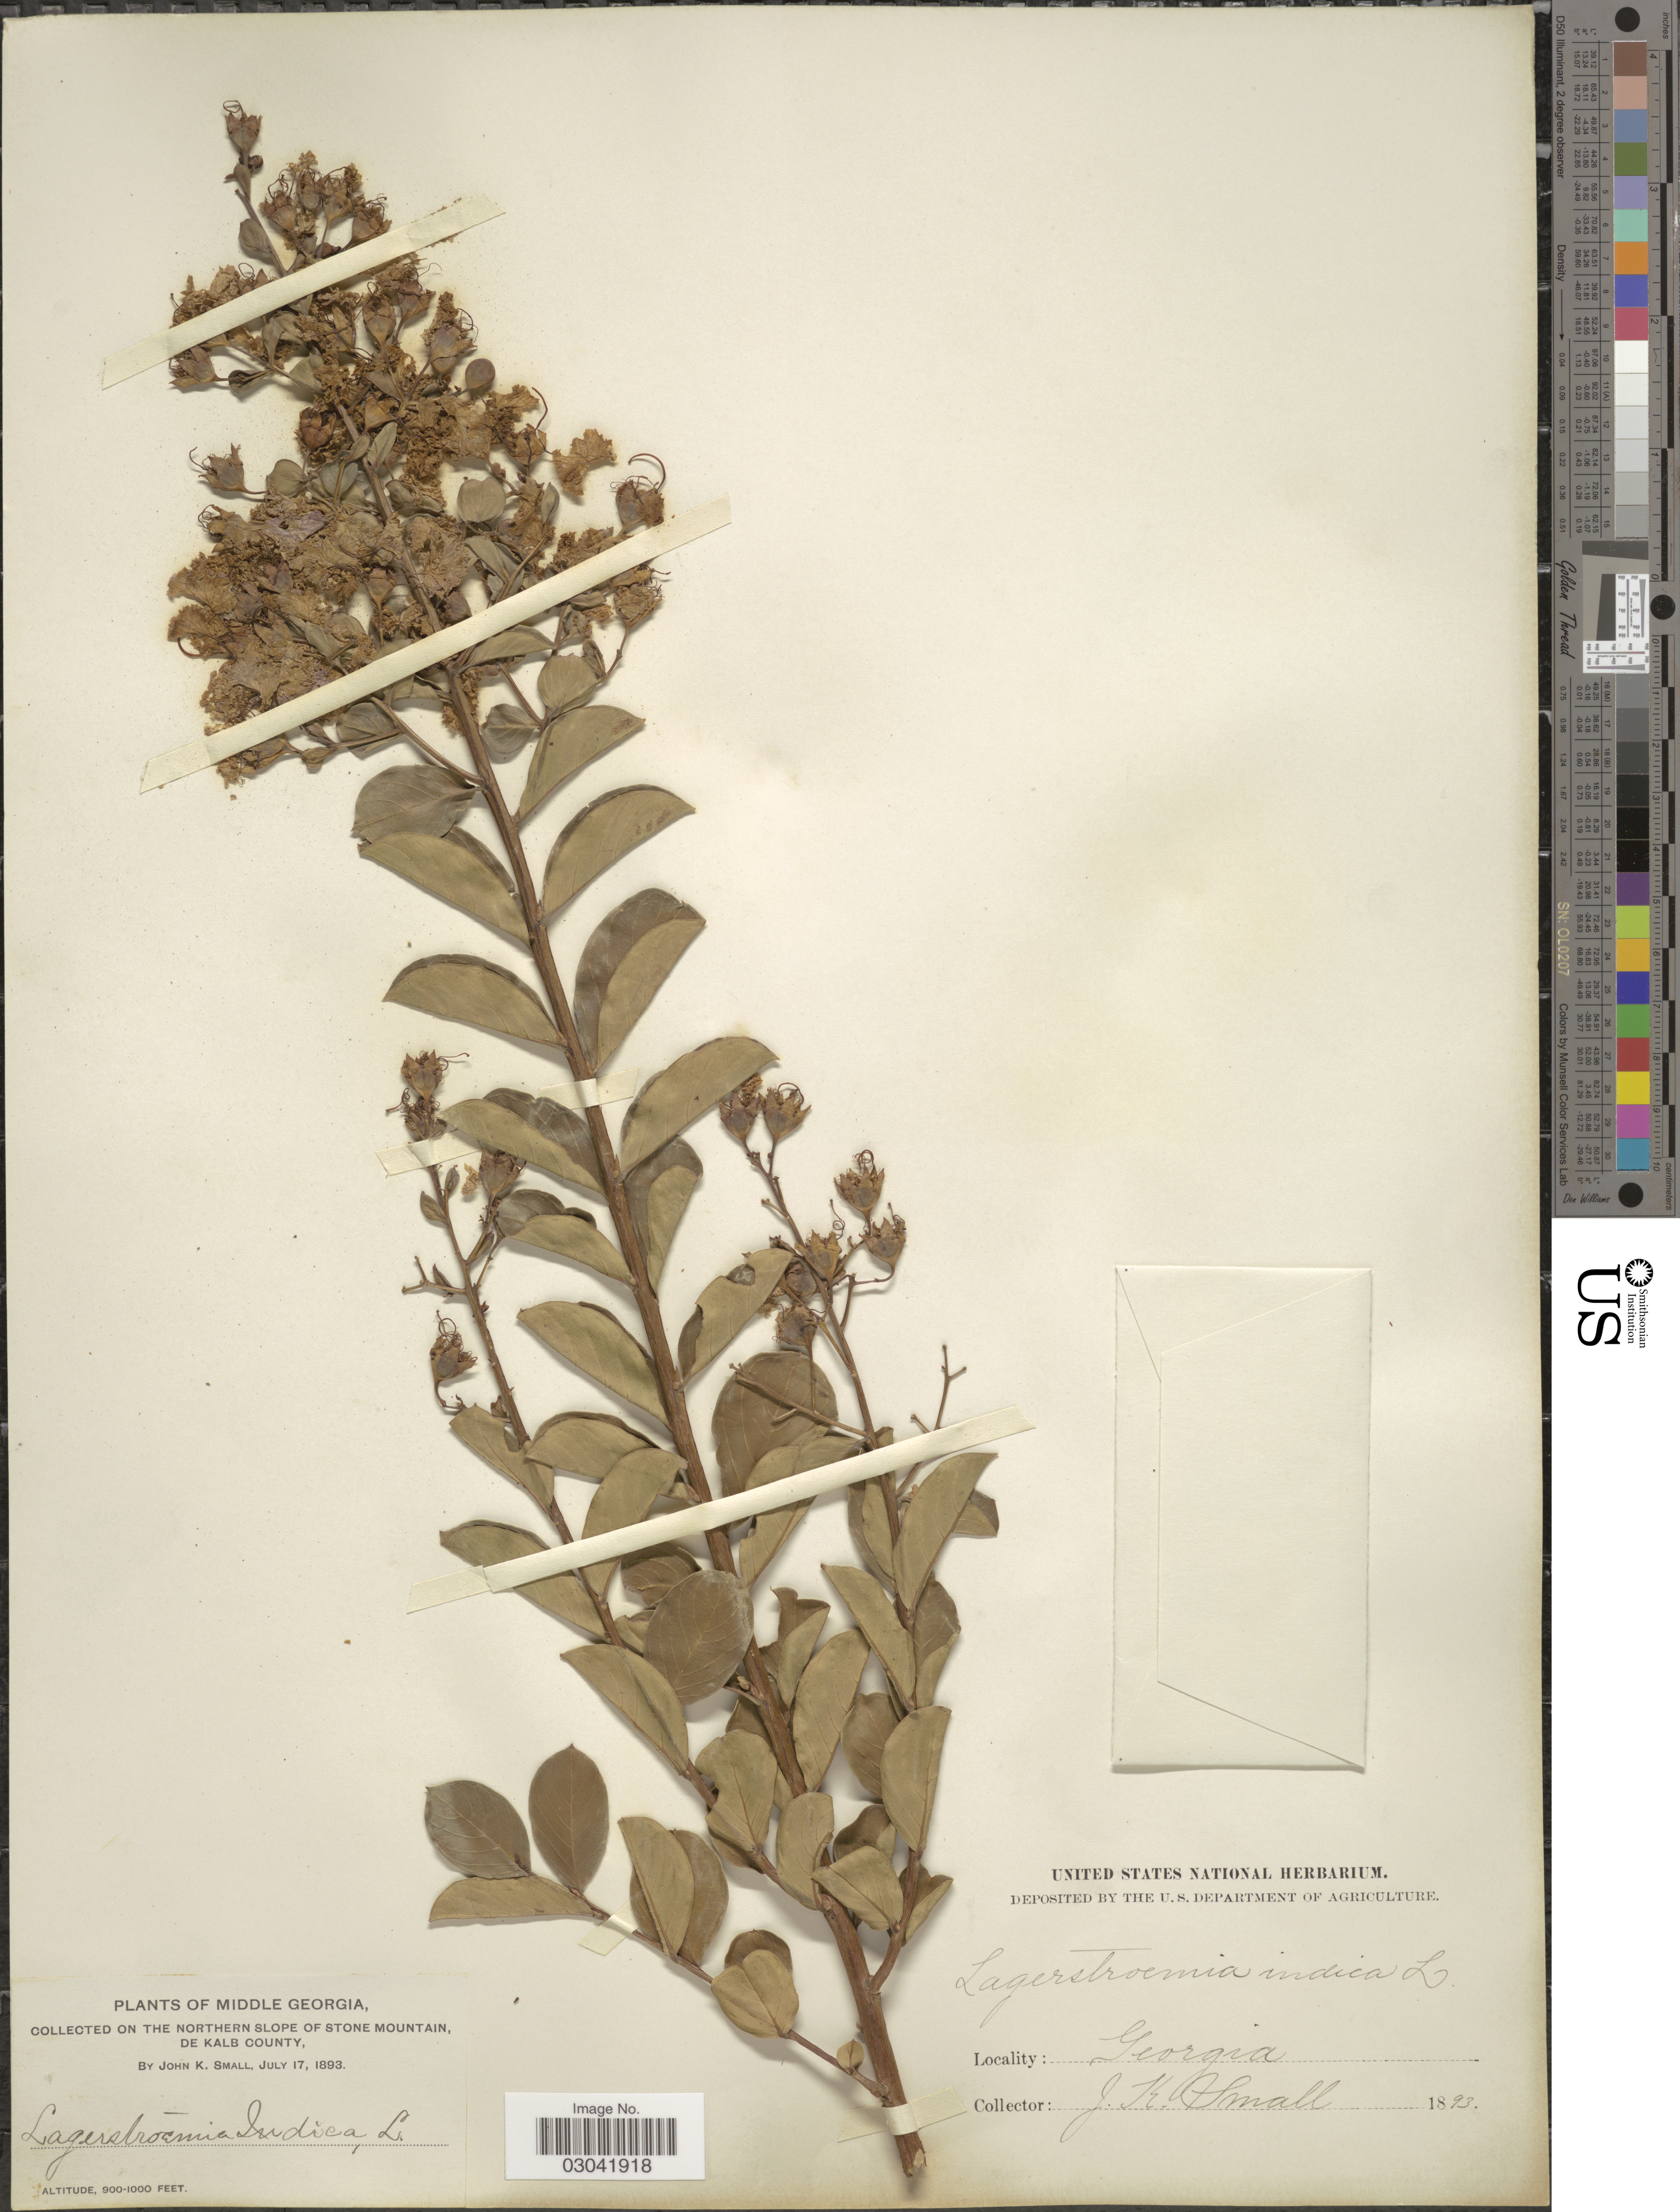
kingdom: Plantae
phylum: Tracheophyta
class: Magnoliopsida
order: Myrtales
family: Lythraceae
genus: Lagerstroemia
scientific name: Lagerstroemia indica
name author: L.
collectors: J. K. Small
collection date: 1893-07-17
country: United States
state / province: Georgia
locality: Middle Georgia, on the Northern slopes of Stone Mountain, De Kalb County.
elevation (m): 274